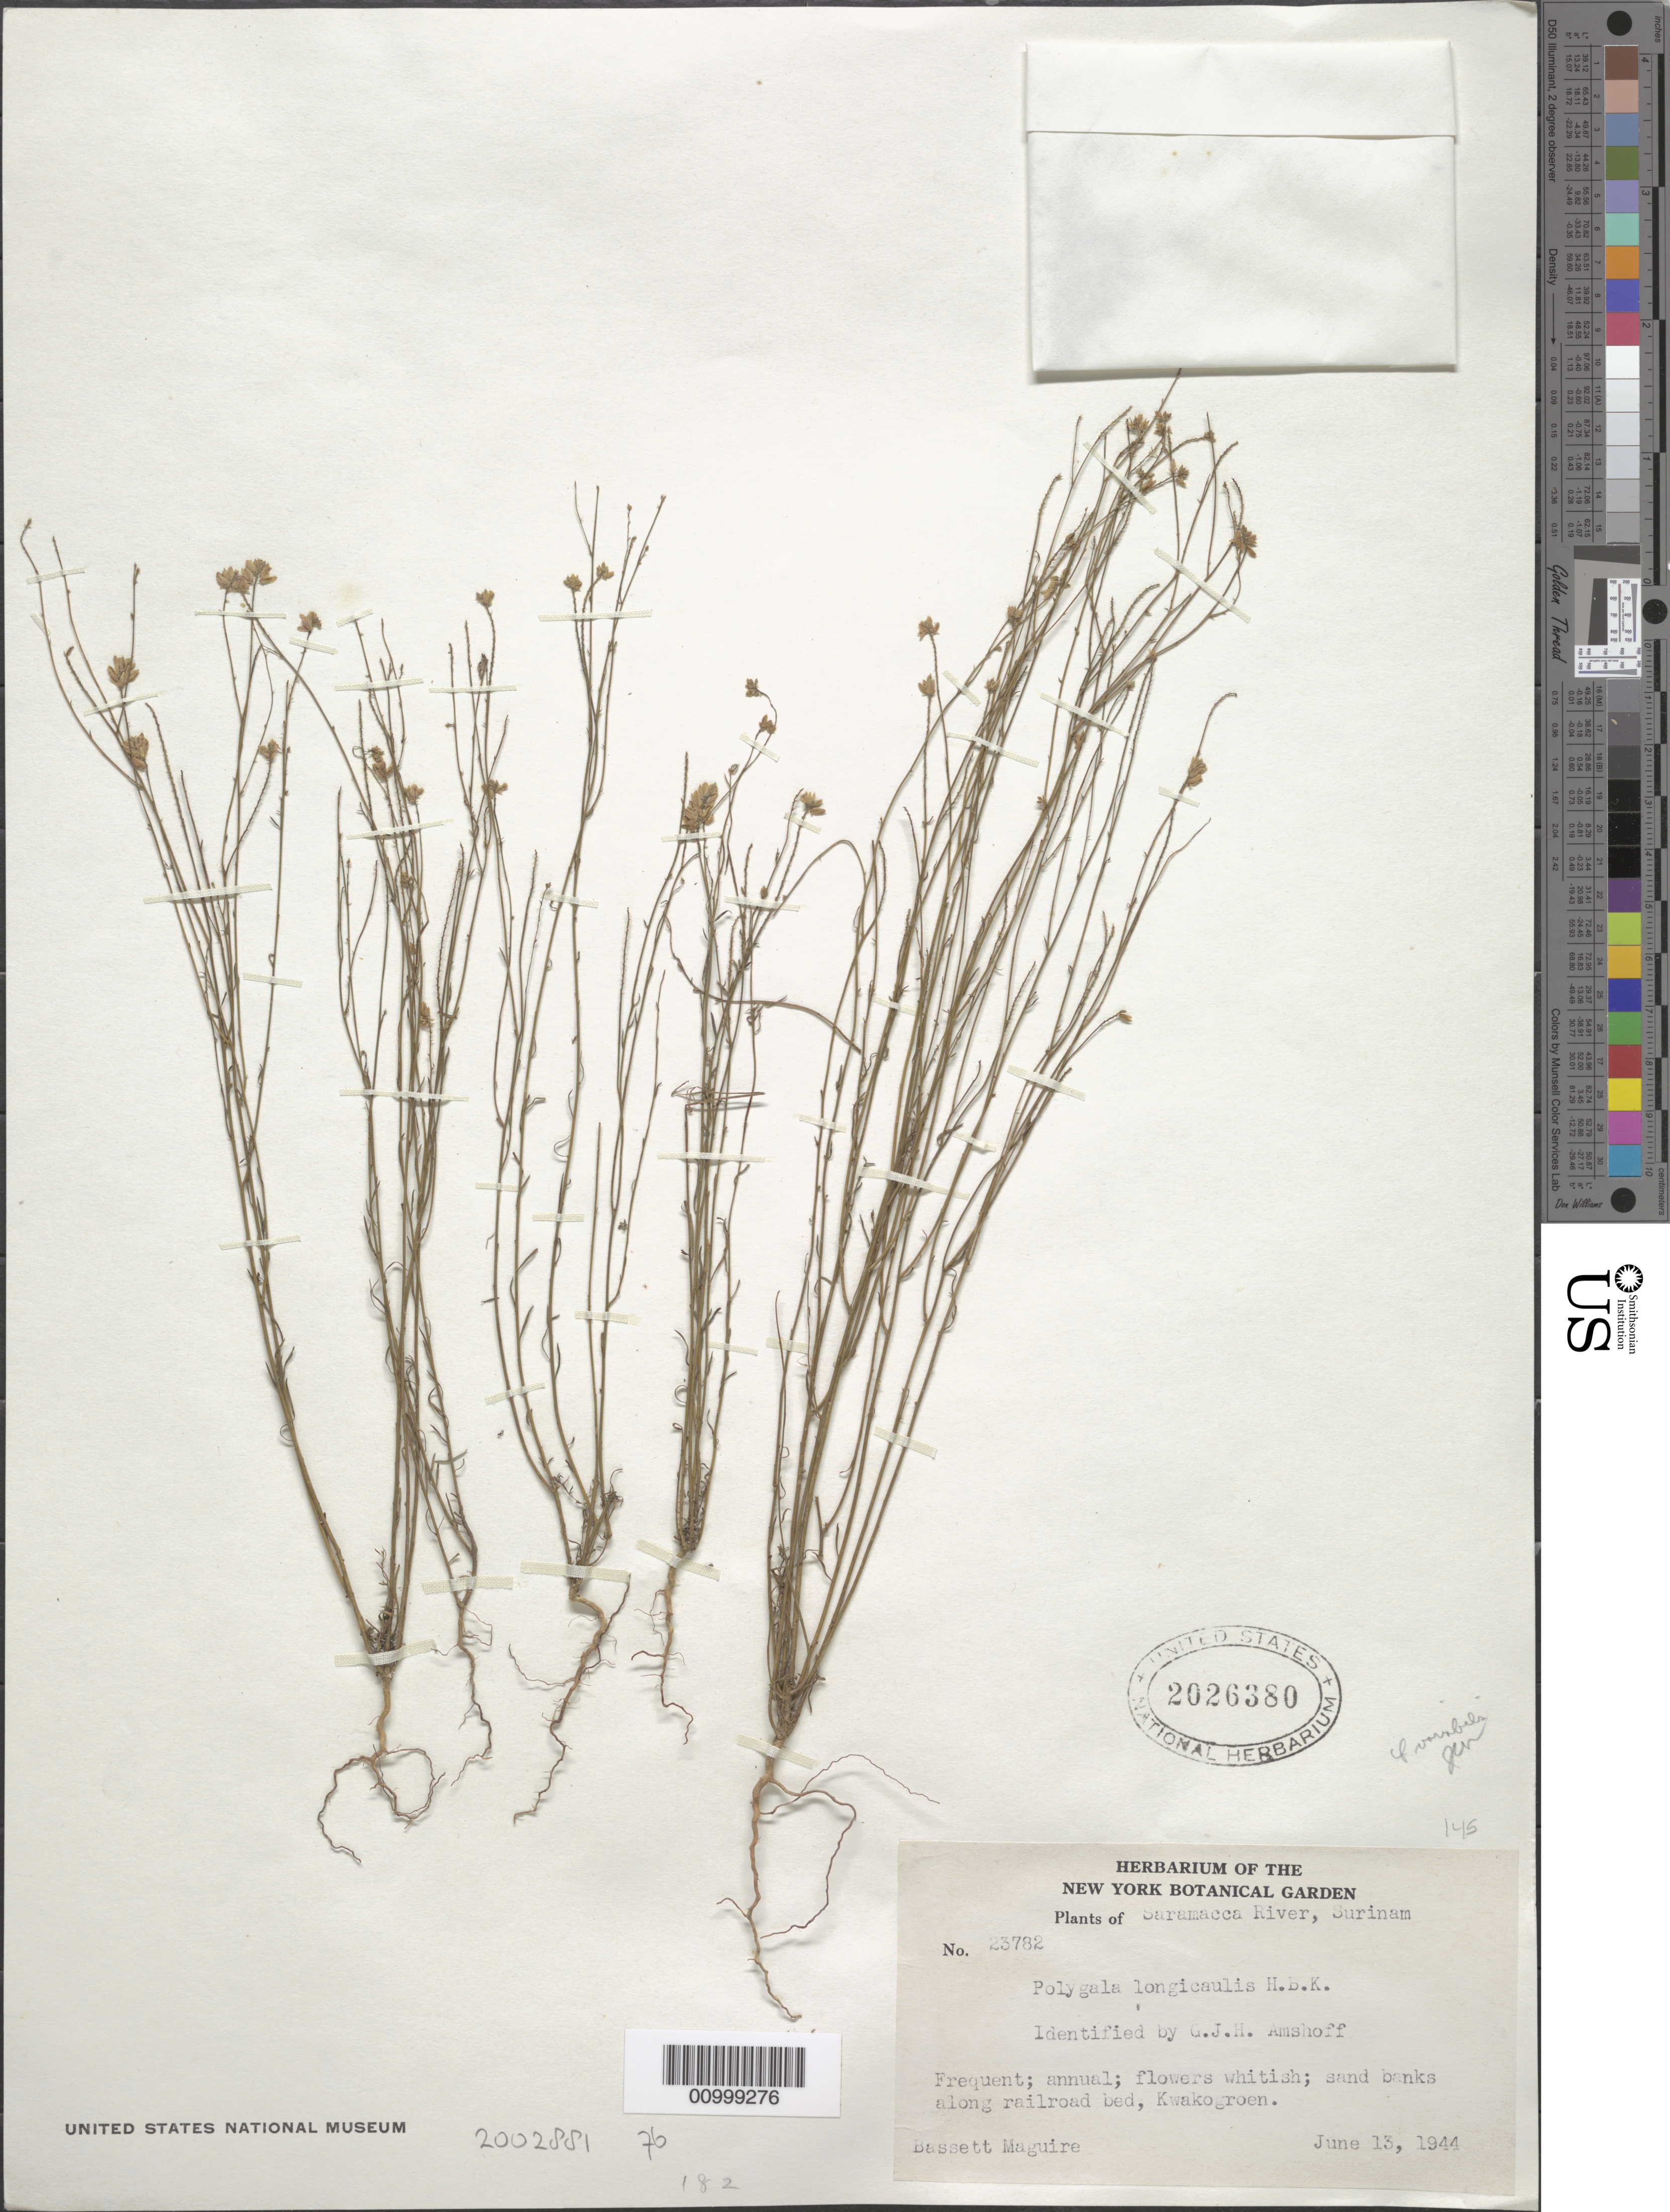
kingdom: Plantae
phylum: Tracheophyta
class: Magnoliopsida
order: Fabales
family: Polygalaceae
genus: Polygala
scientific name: Polygala longicaulis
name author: Kunth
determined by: Amshoff, G. J. H.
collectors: B. Maguire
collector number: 23782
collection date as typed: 13-Jun-44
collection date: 1944-06-13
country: Suriname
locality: Saramacca River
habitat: Sand banks along railroad bed, Kwakogroen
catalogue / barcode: US 2026380